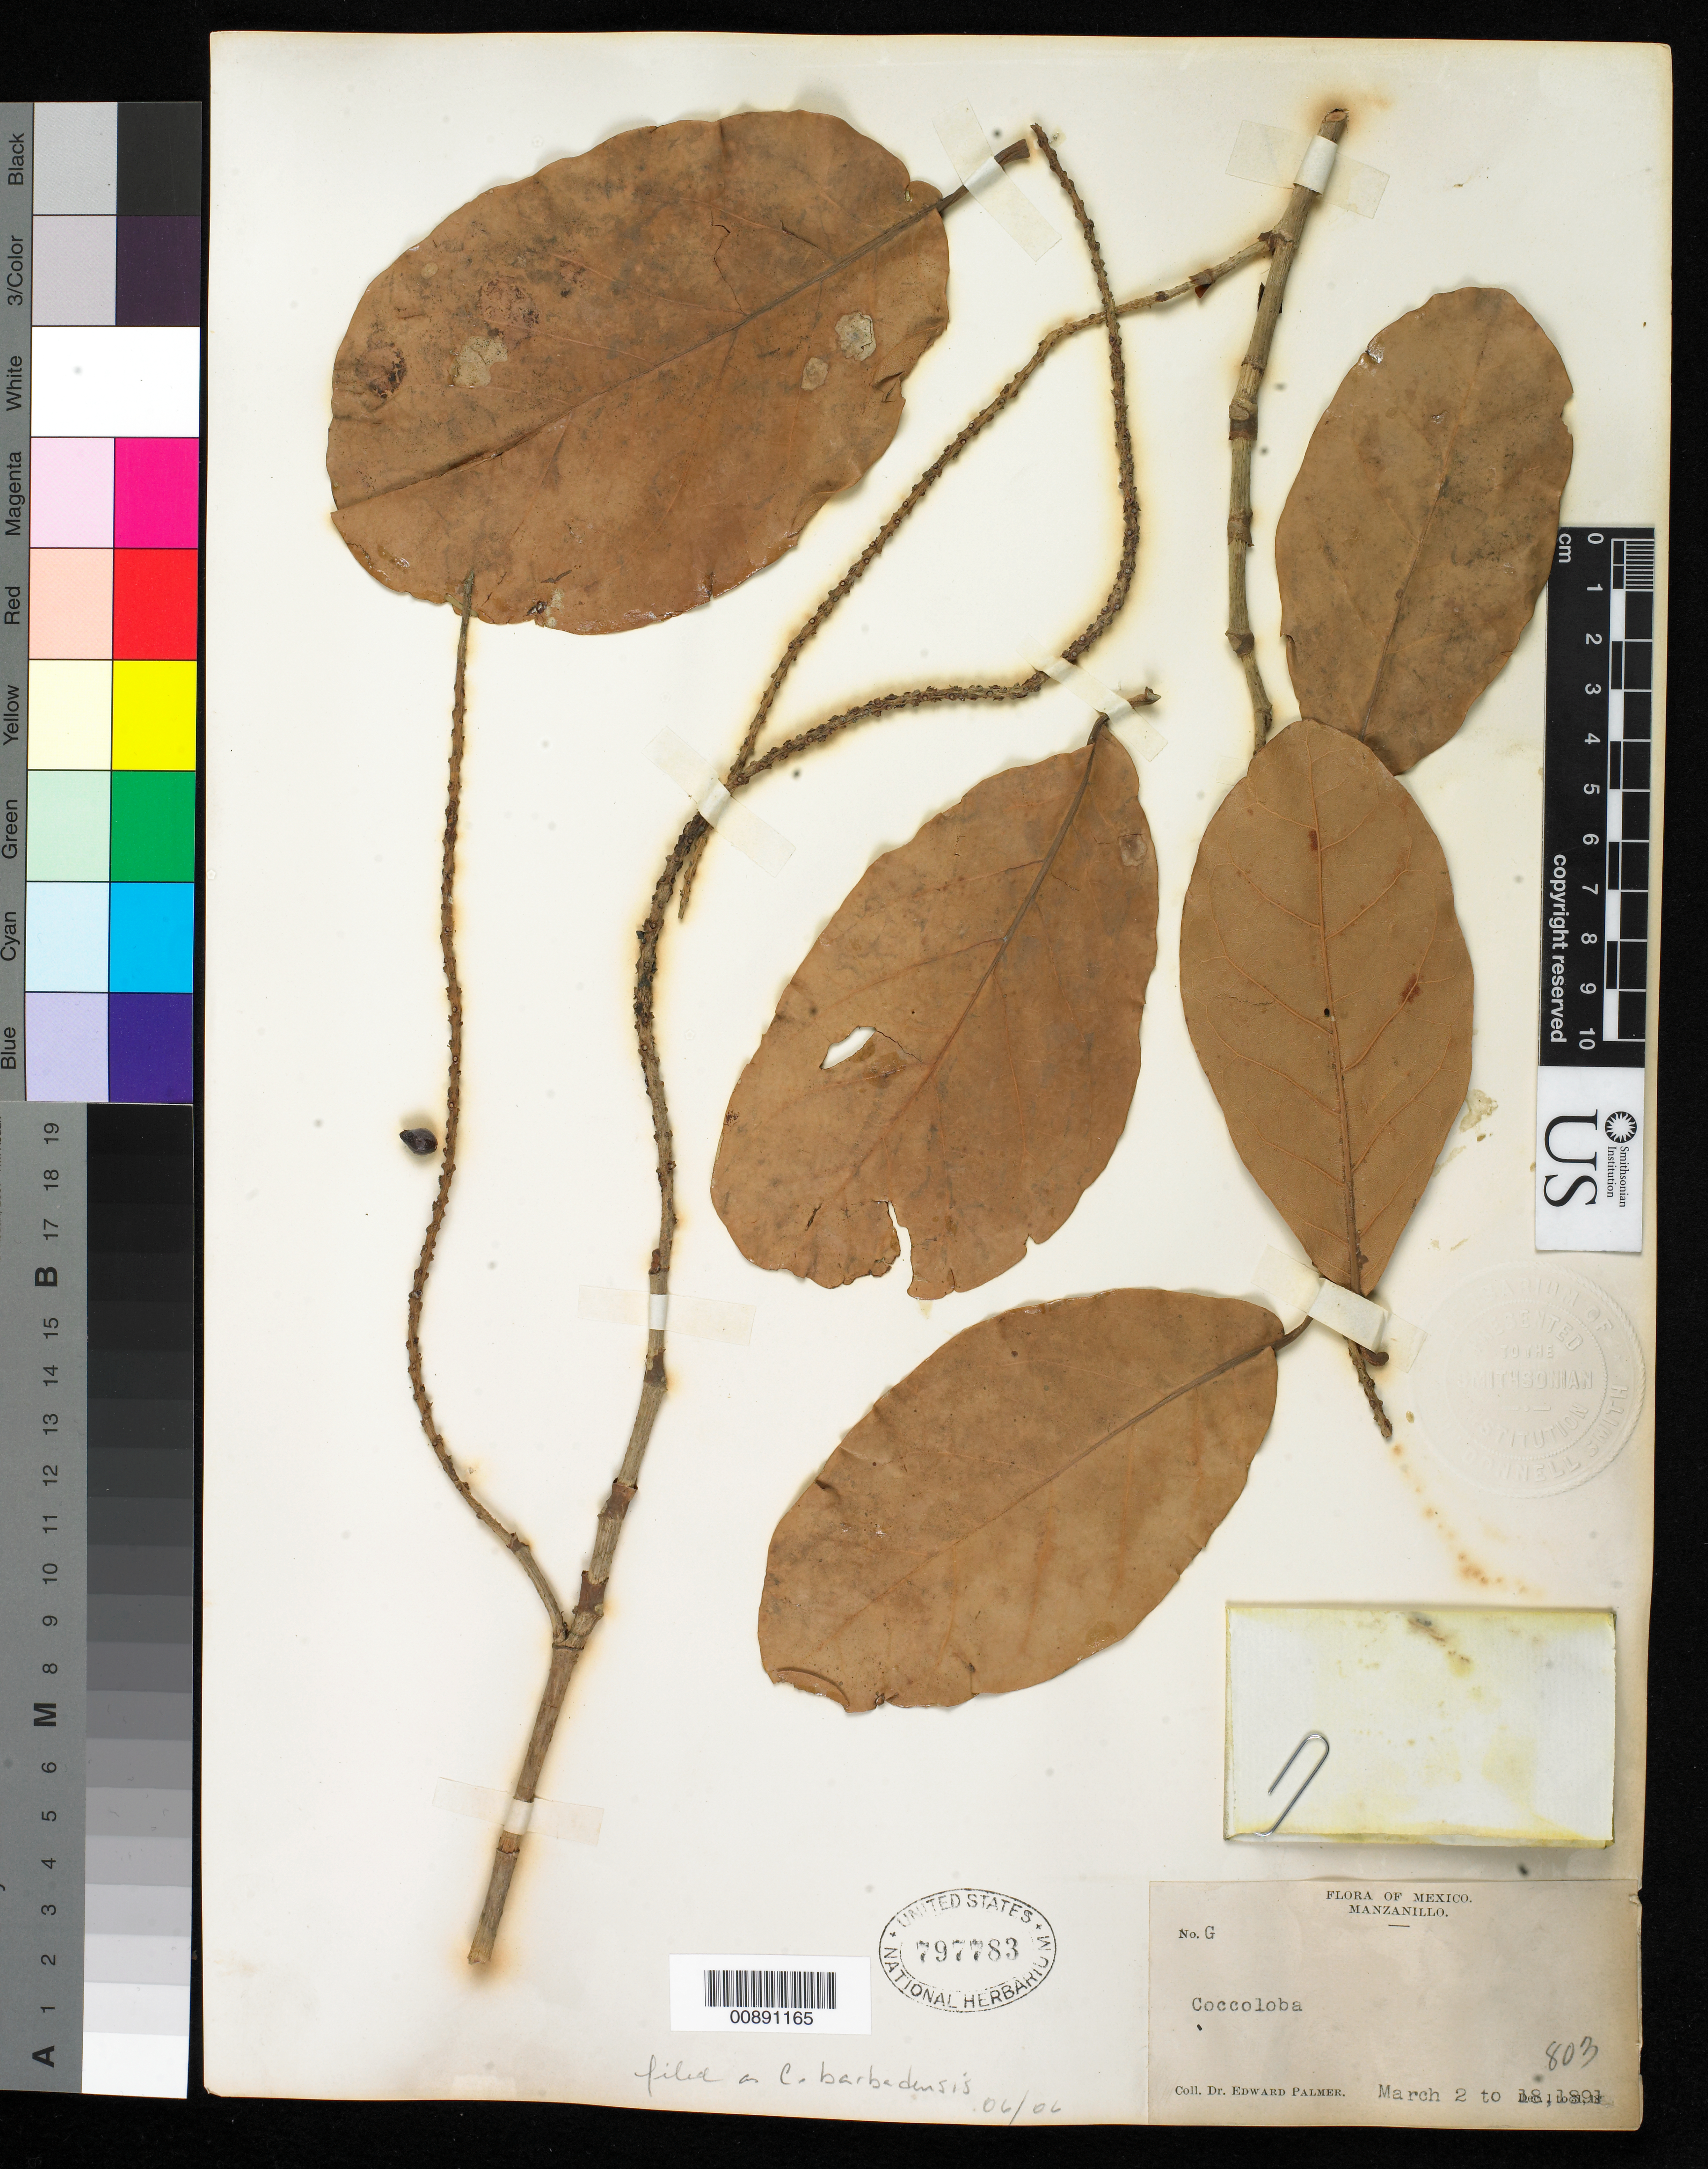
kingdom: Plantae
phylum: Tracheophyta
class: Magnoliopsida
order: Caryophyllales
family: Polygonaceae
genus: Coccoloba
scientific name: Coccoloba barbadensis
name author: Jacq.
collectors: E. Palmer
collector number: G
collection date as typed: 02 Mar 1891 to 18 Mar 1891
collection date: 1891-03-02/1891-03-18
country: Mexico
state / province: Colima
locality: Manzanillo, Colima.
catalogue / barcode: US 797783